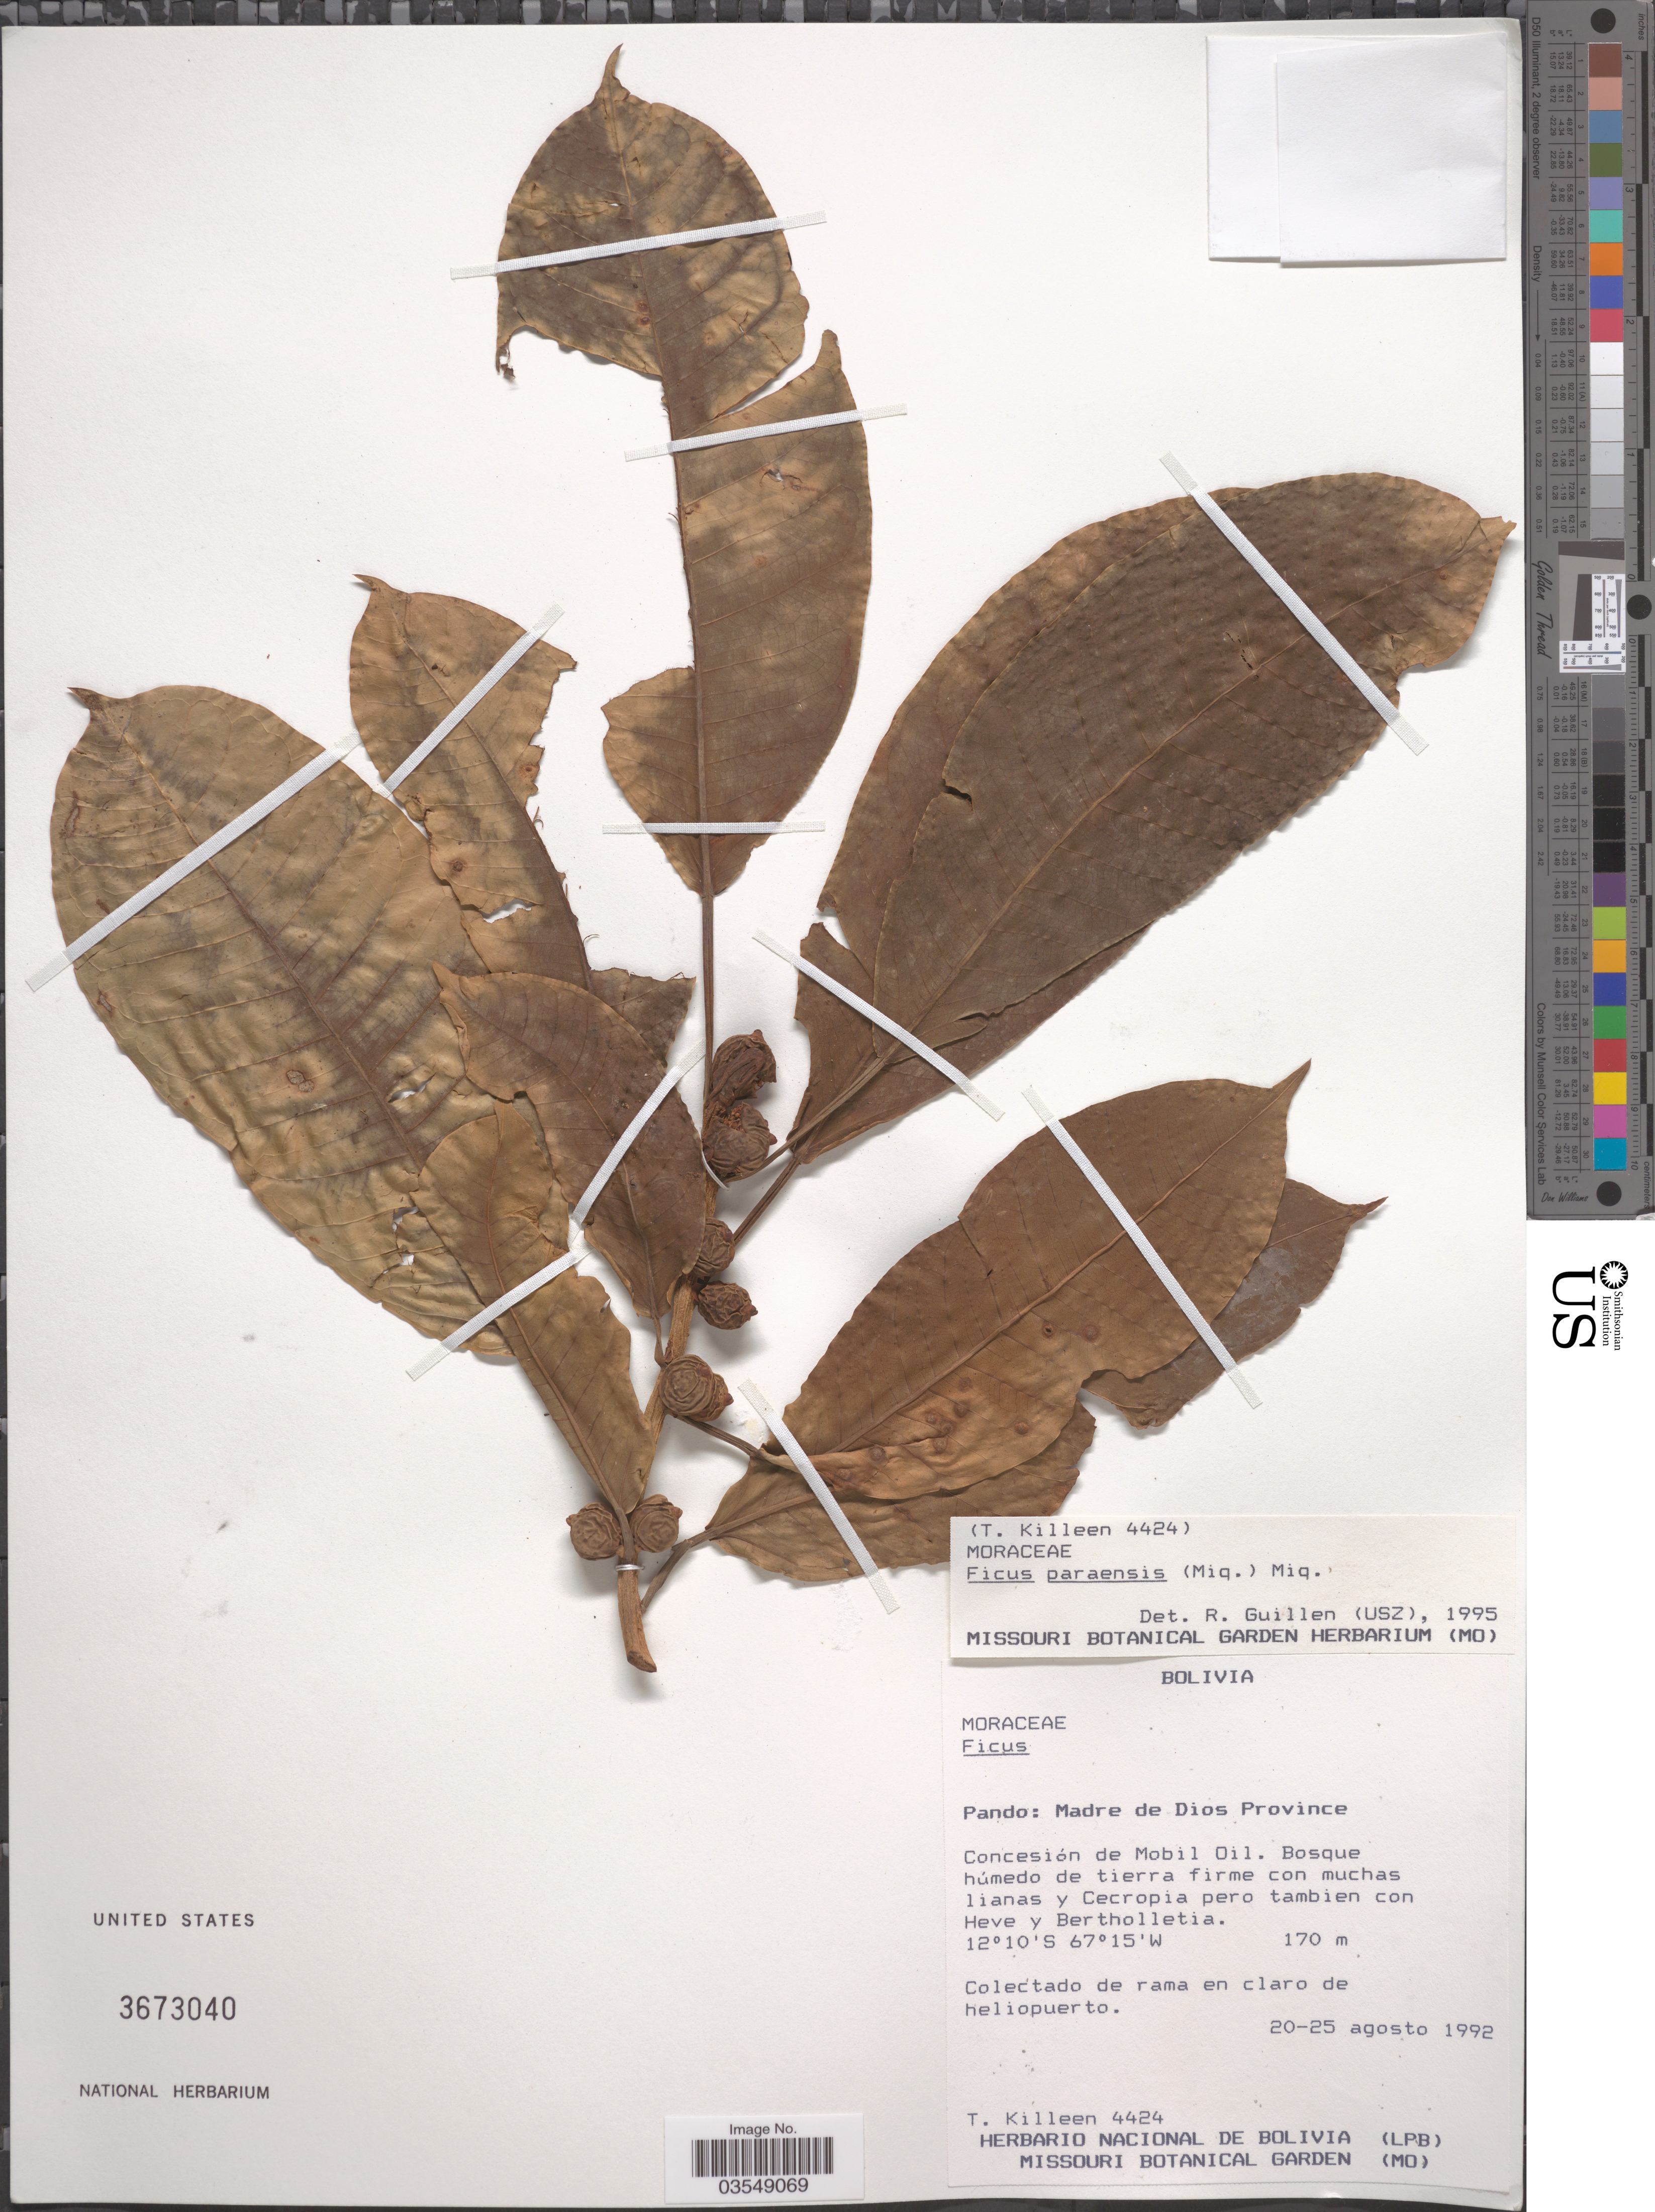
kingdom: Plantae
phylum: Tracheophyta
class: Magnoliopsida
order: Rosales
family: Moraceae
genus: Ficus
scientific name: Ficus paraensis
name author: (Miq.) Miq.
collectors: T. J. Killeen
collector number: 4424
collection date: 1992-08-20/1992-08-25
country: Bolivia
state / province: Pando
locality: Madre de Dios Province. Concesión de Mobil Oil.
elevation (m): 170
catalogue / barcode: US 3673040